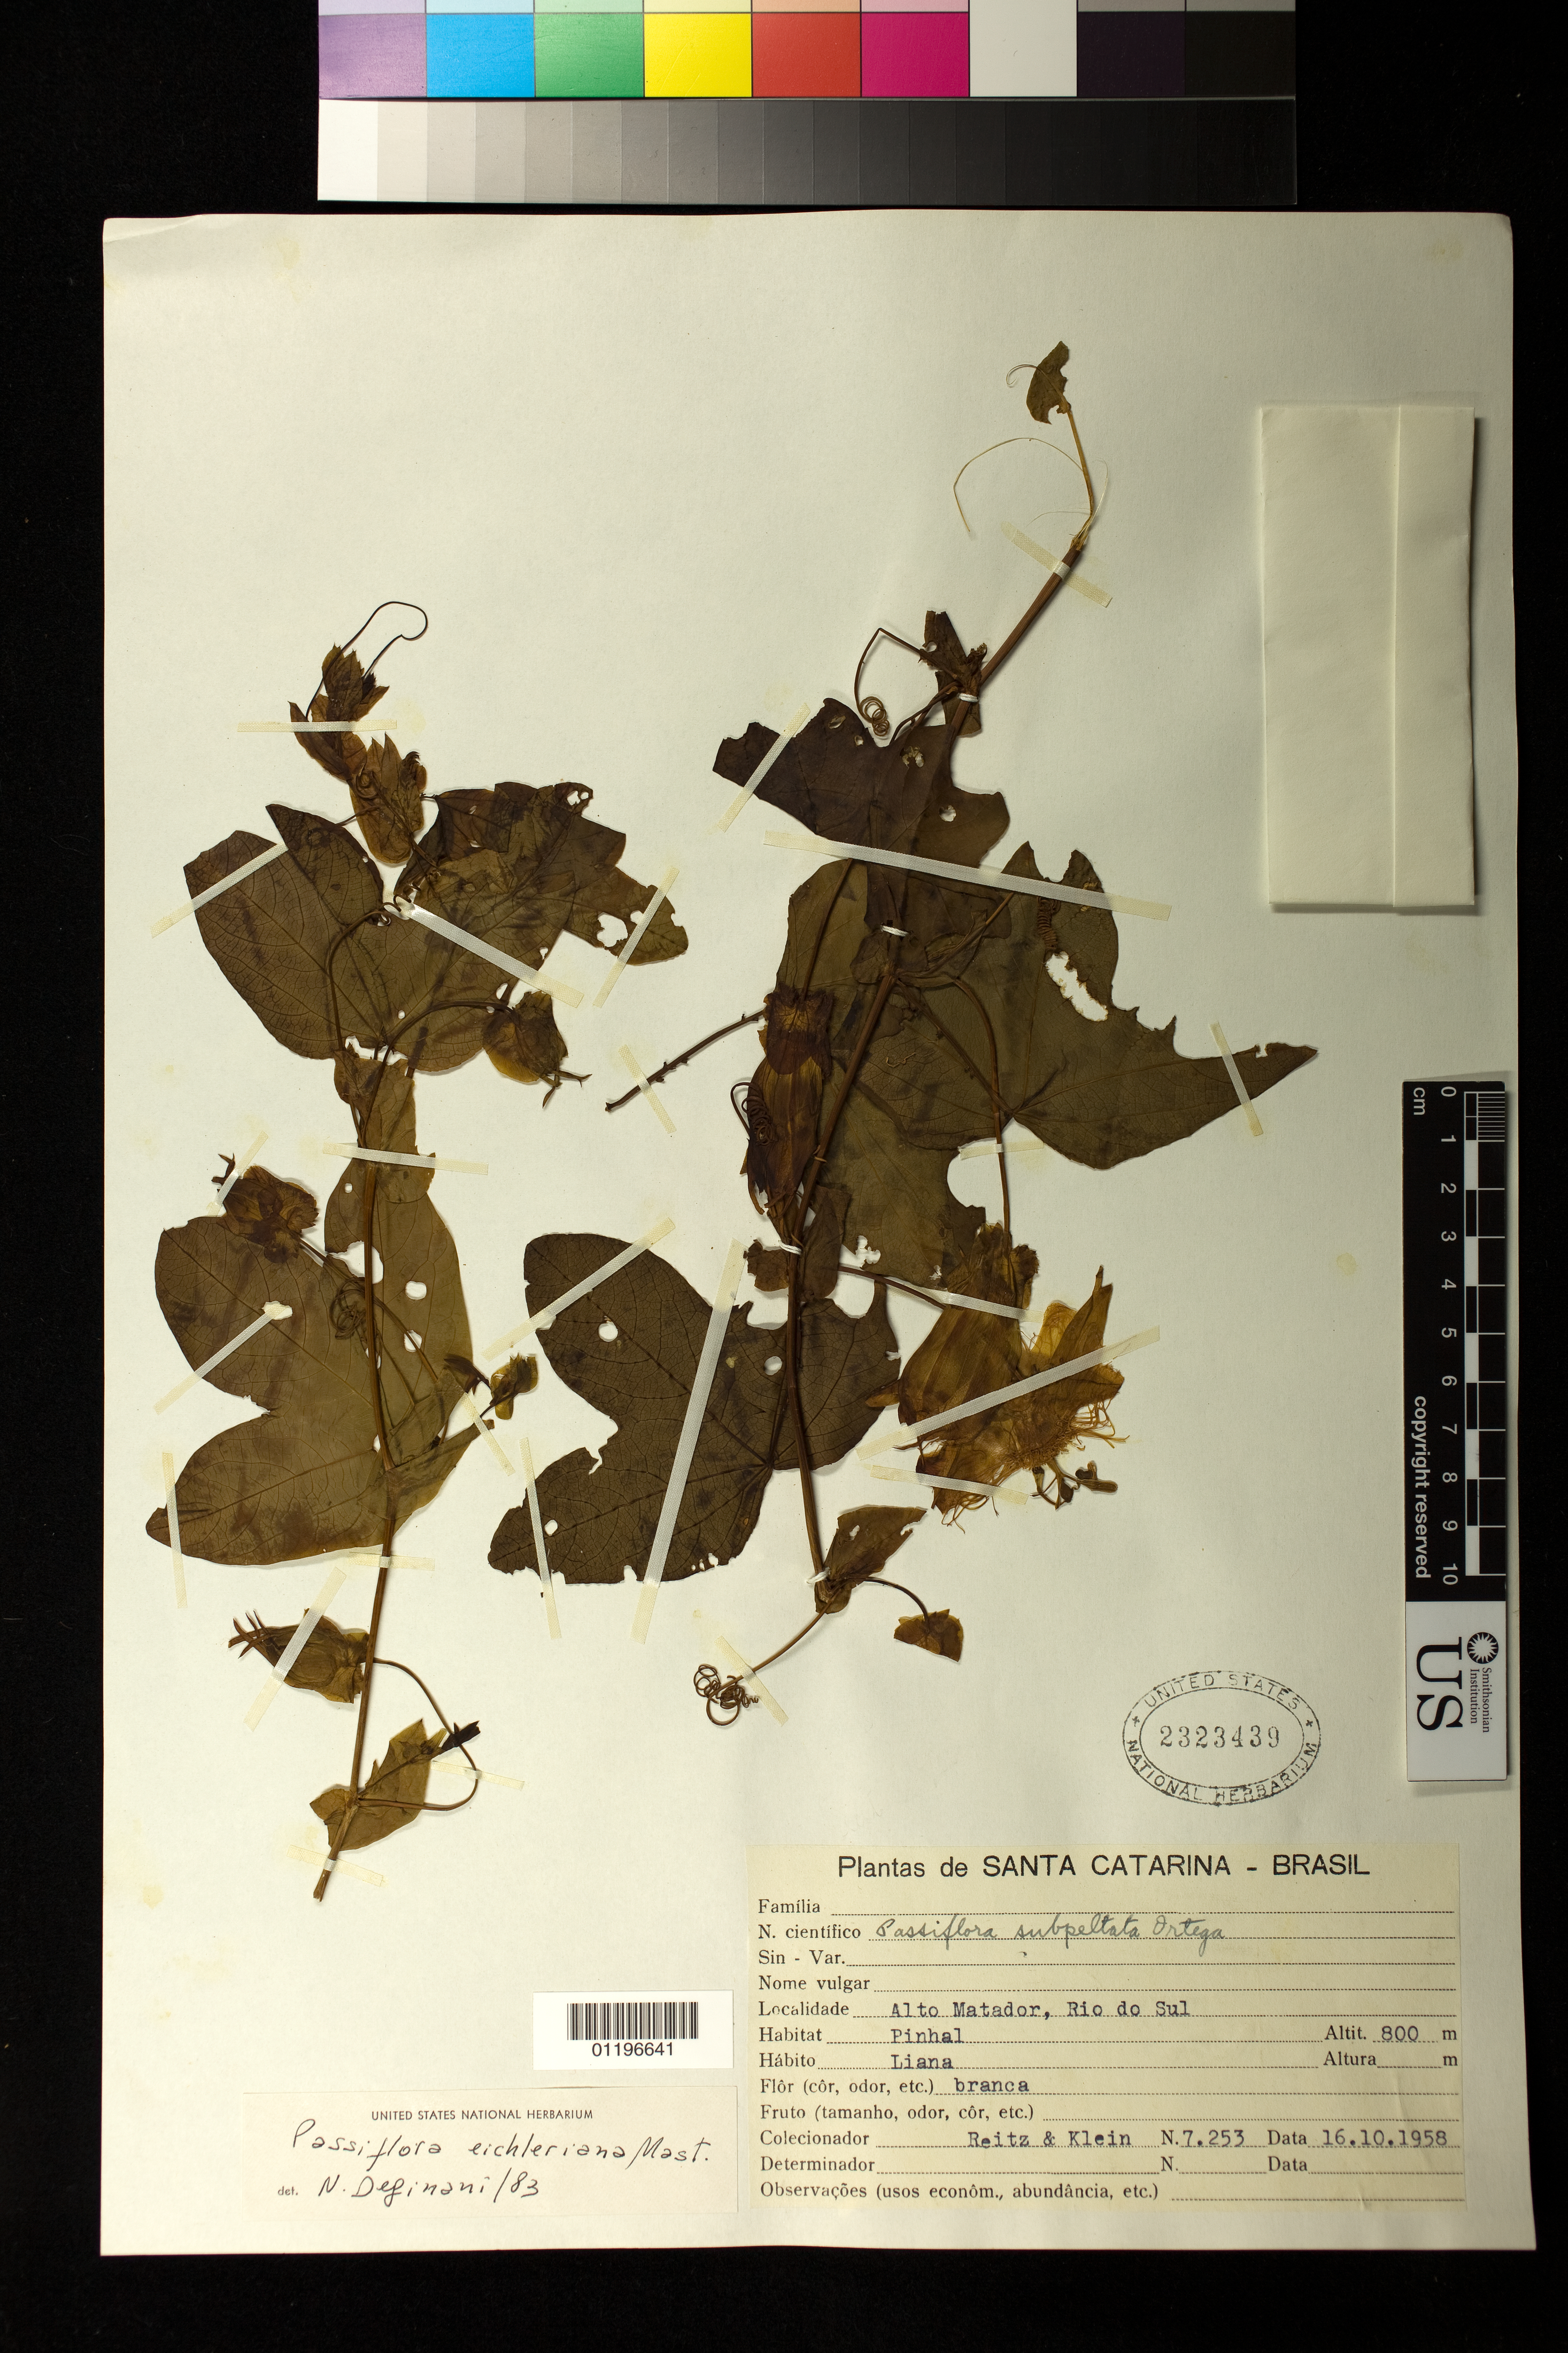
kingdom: Plantae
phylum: Tracheophyta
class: Magnoliopsida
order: Malpighiales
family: Passifloraceae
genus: Passiflora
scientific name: Passiflora eichleriana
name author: Mast.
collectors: R. Reitz & R. M. Klein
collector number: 7253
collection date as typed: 16 Oct 1958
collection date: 1958-10-16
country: Brazil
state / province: Santa Catarina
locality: Santa Catarina: Alto Matador, Rio do Sul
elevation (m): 800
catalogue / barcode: US 2323439